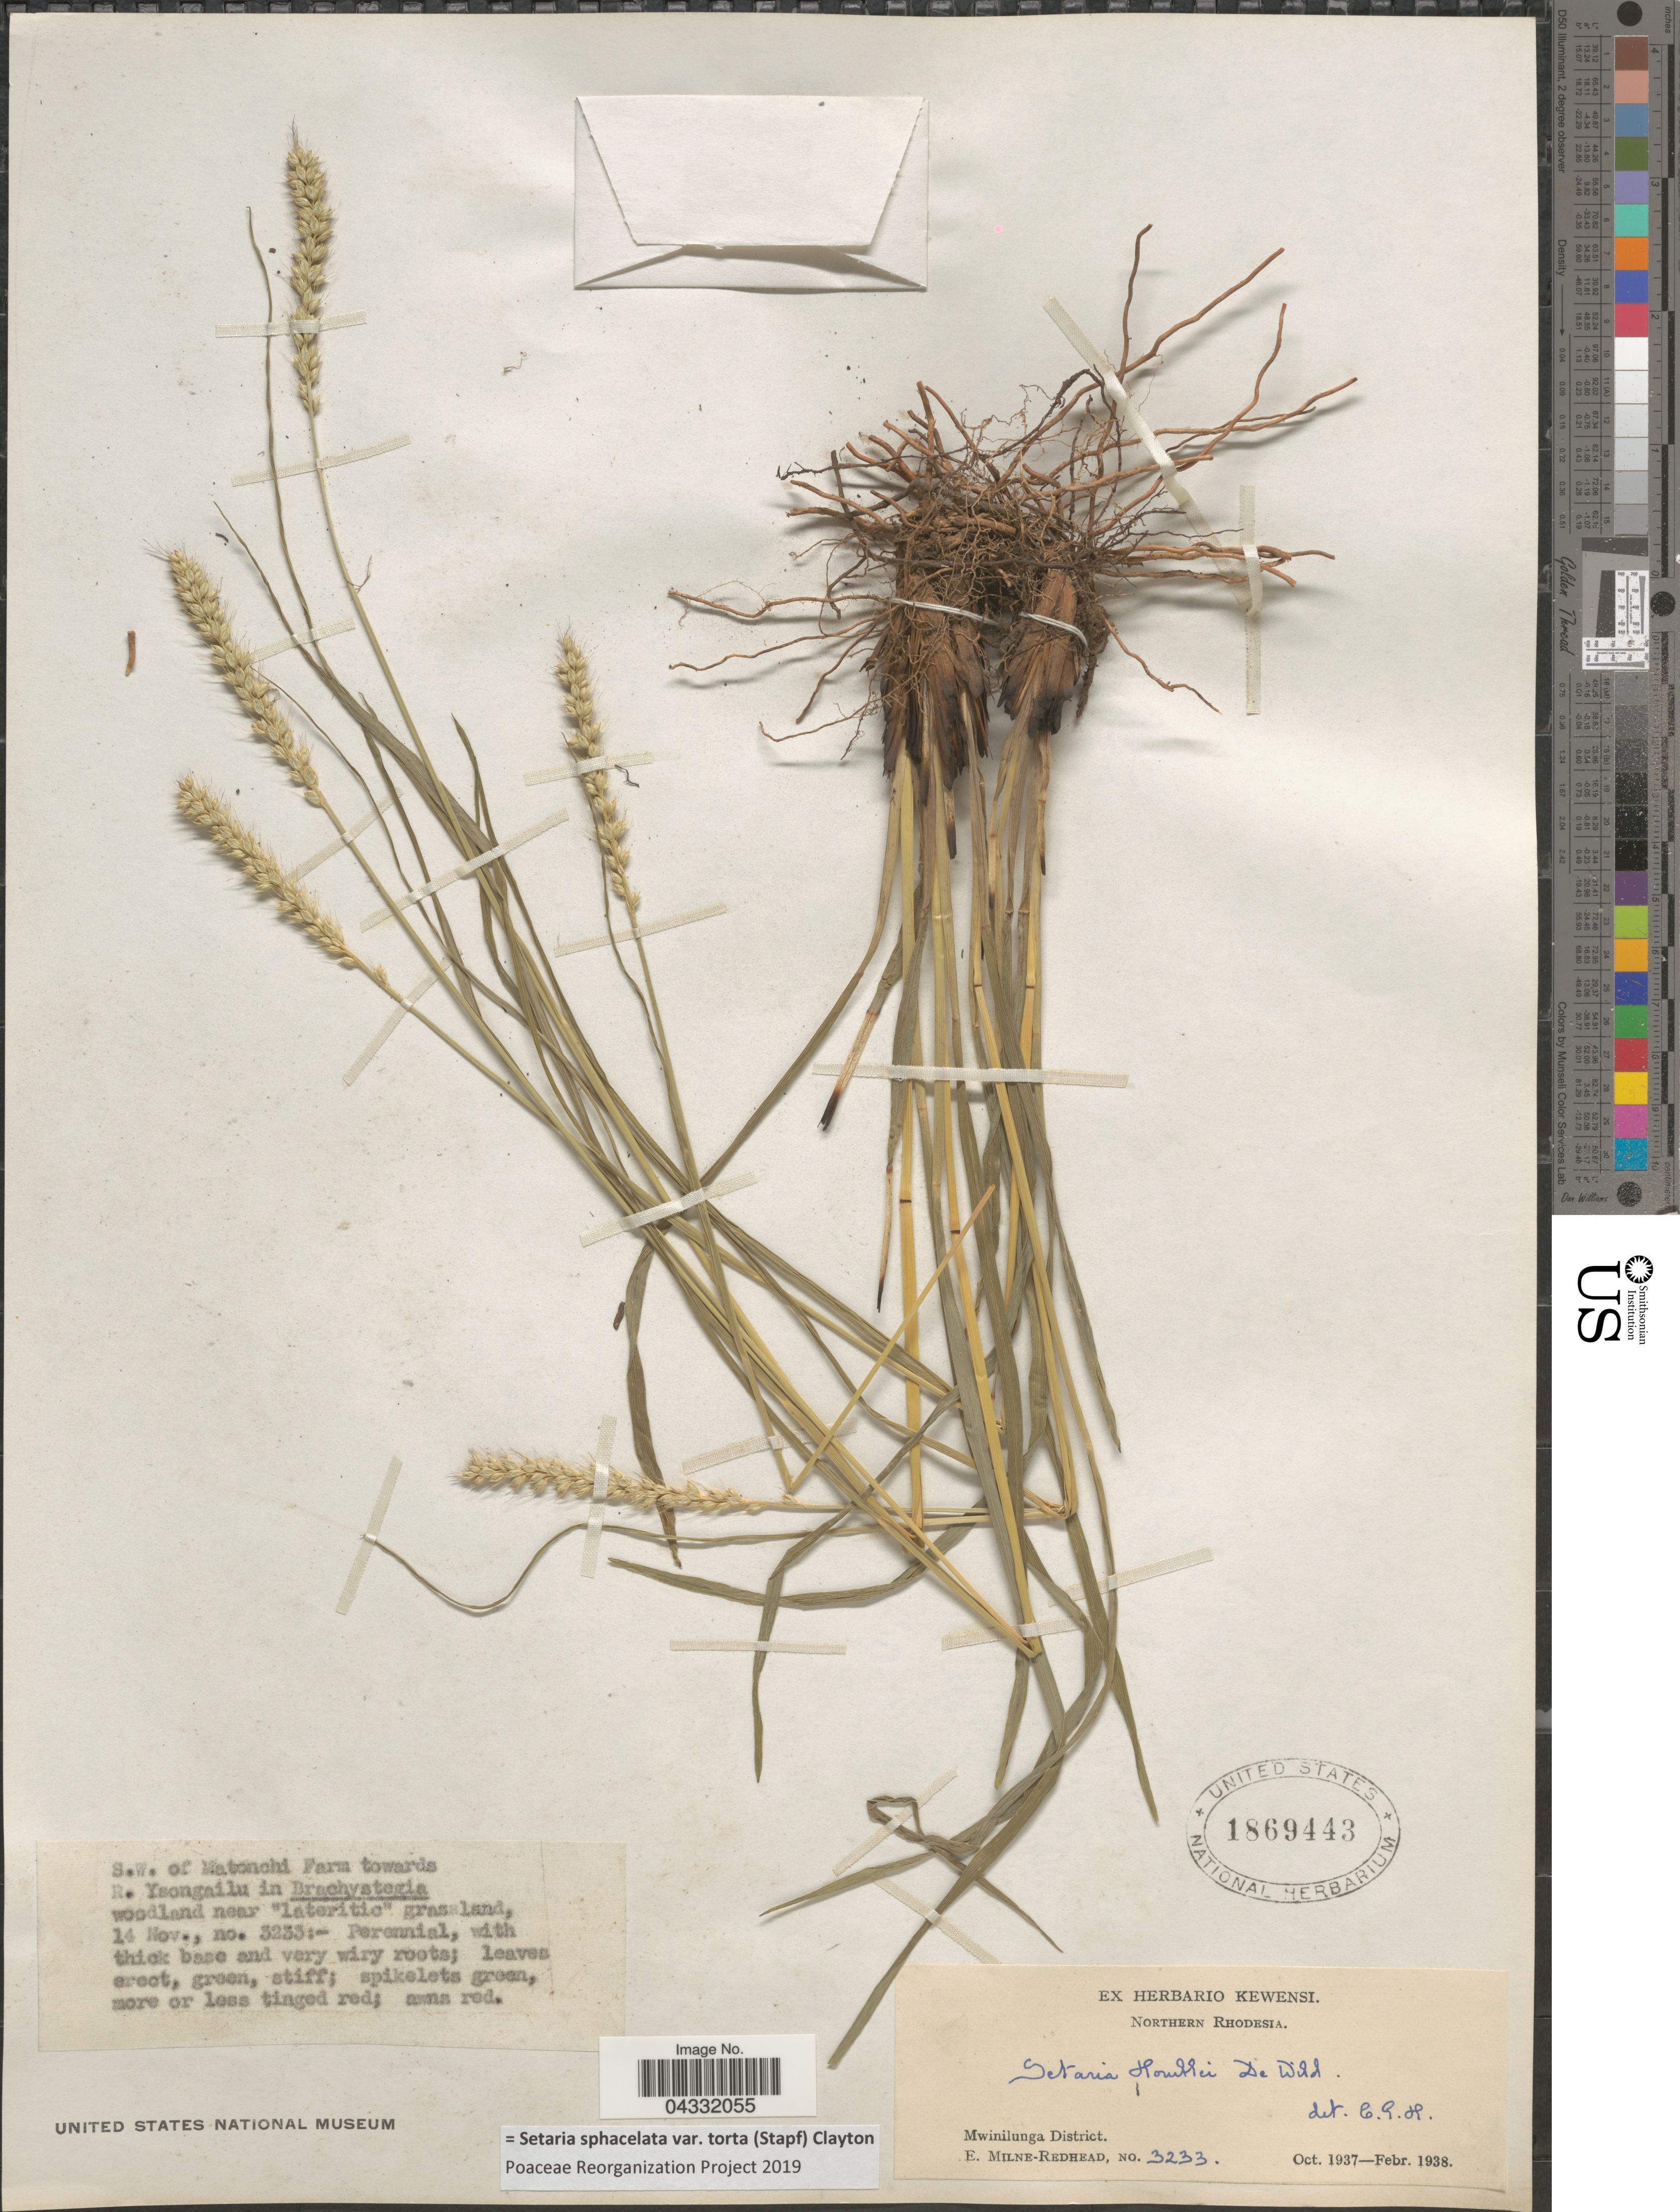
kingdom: Plantae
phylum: Tracheophyta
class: Liliopsida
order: Poales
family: Poaceae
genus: Setaria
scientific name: Setaria sphacelata var. torta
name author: (Stapf) Clayton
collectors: E. W. Milne-Redhead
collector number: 3233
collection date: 1937-11-14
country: Zambia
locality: S.W. of Matonchi Farm towards R. Ysongailu in Brachystegia woodland near "lateritic"grassland. Northern Rhodesia. Mwinilunga District.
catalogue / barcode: US 1869443